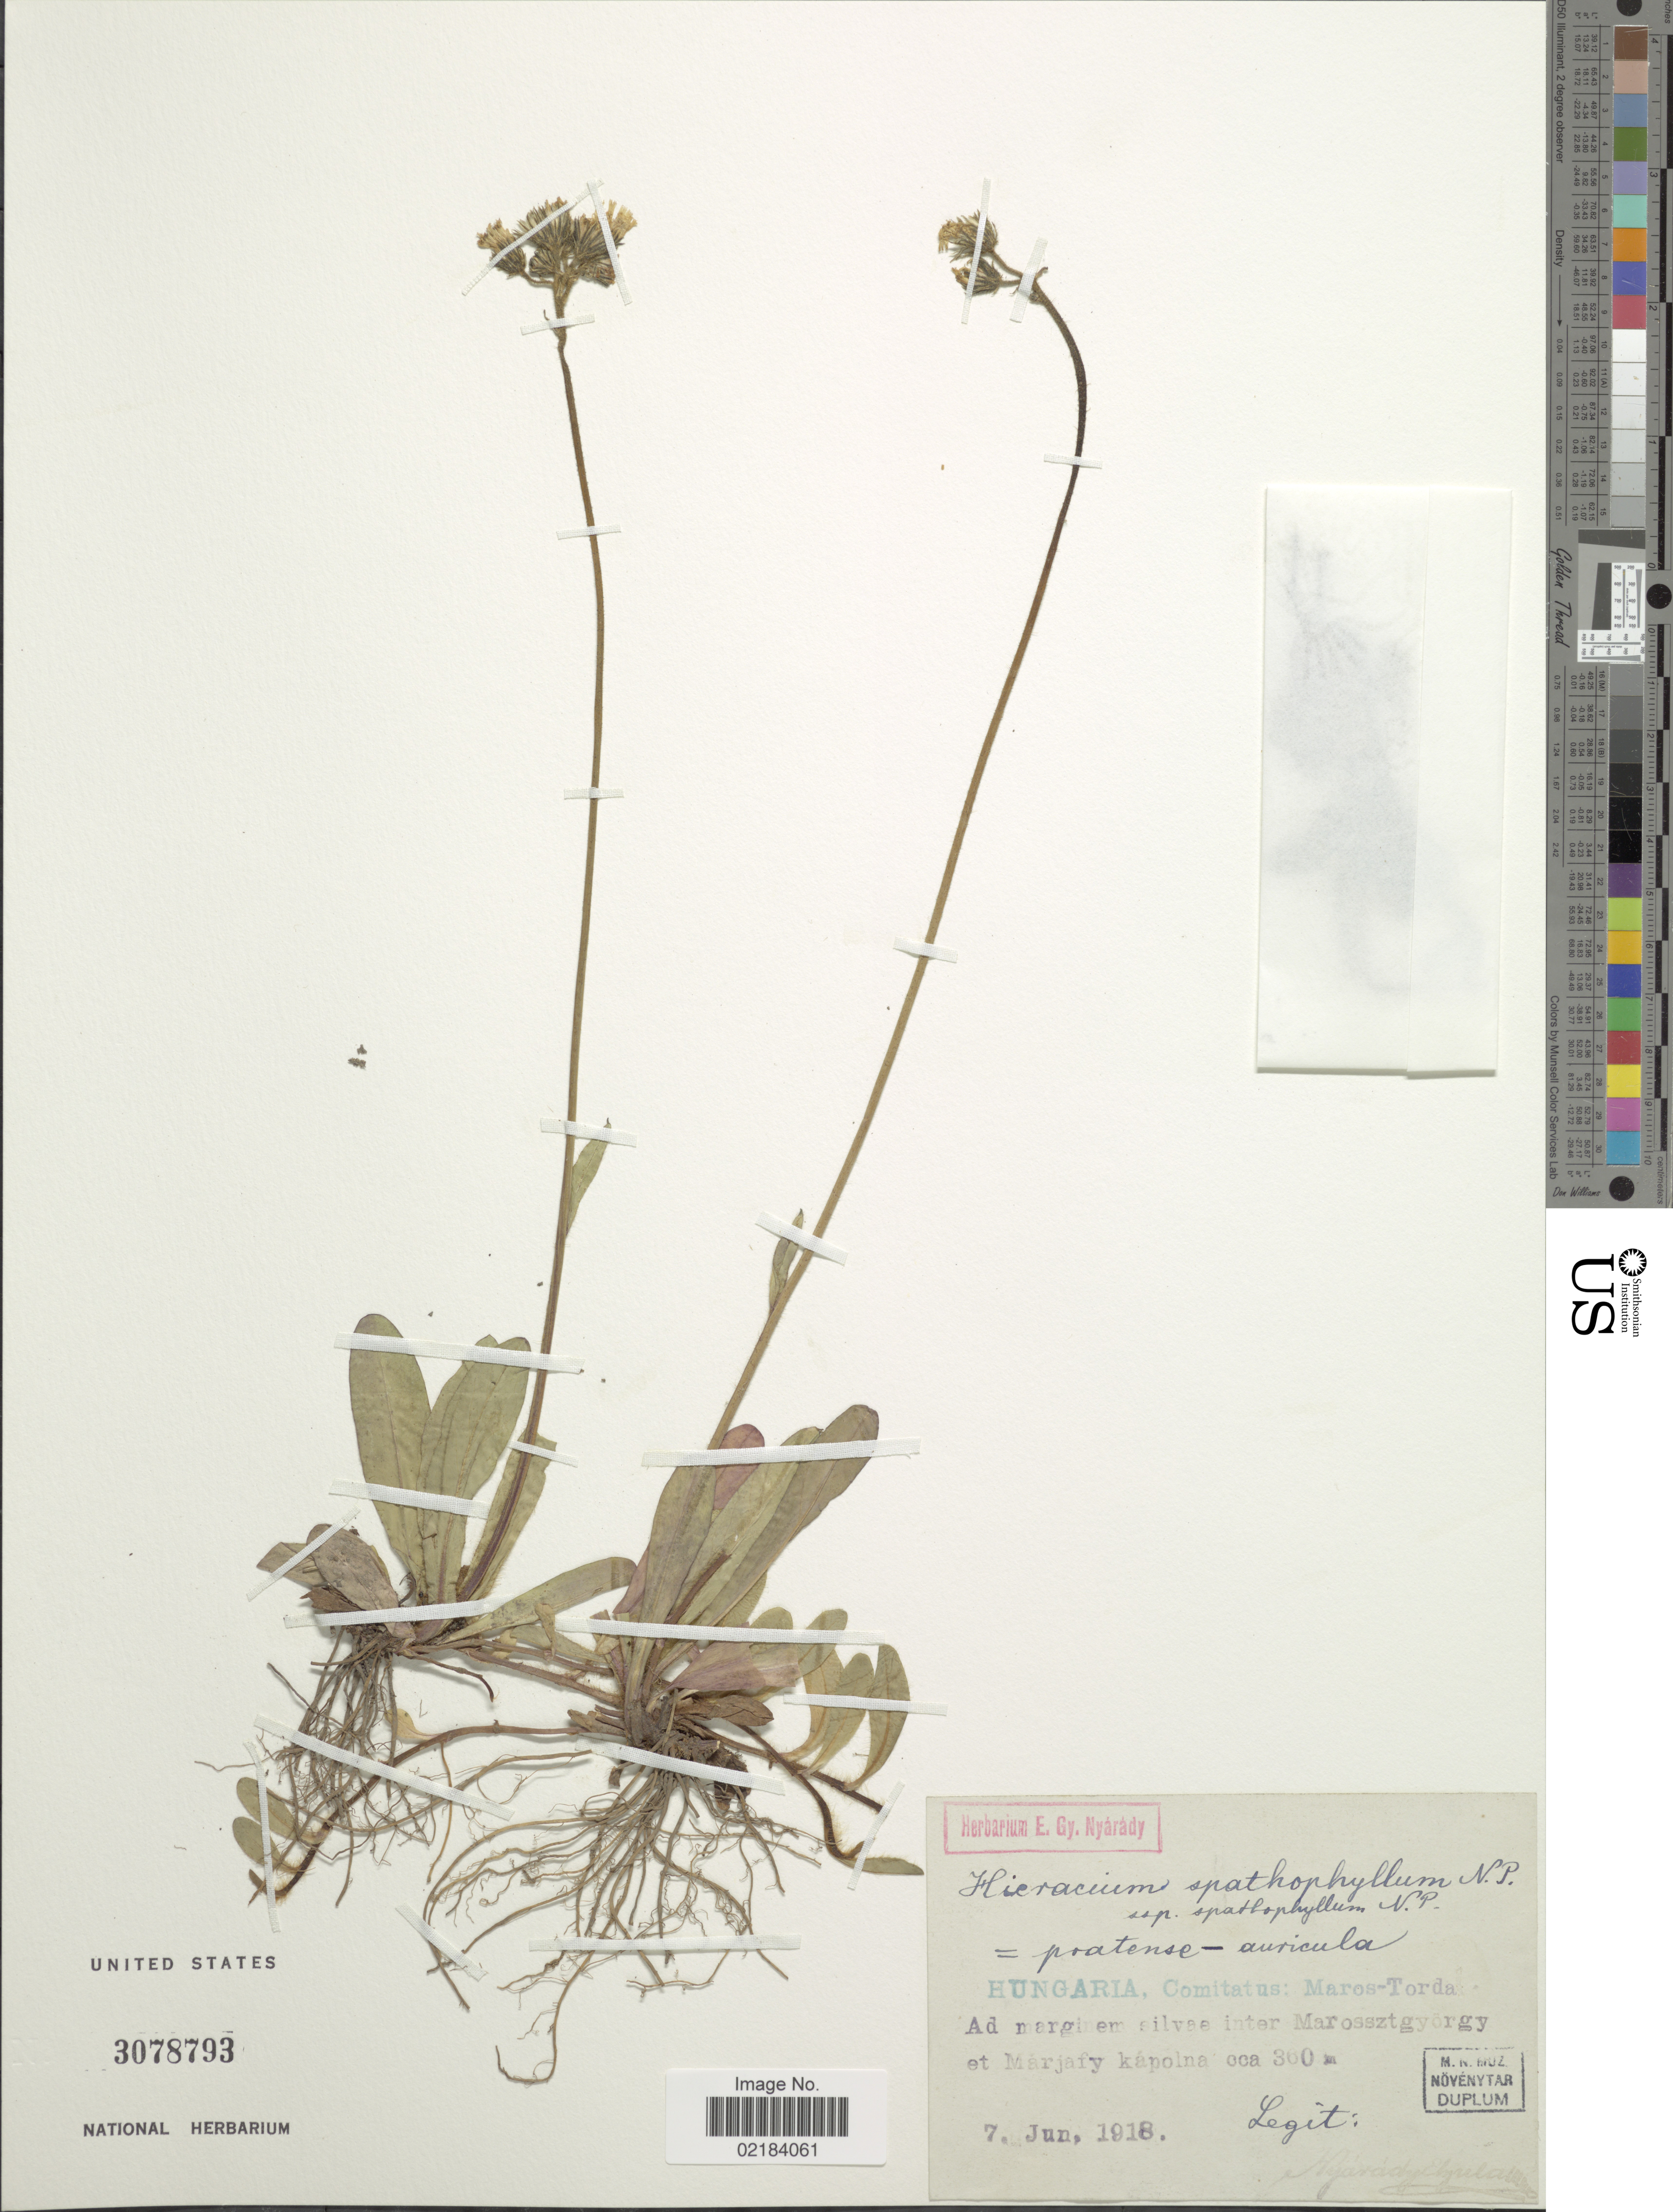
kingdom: Plantae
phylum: Tracheophyta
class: Magnoliopsida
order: Asterales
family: Asteraceae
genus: Pilosella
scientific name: Pilosella floribunda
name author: (Wimm. & Grab.) Fr. a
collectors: E. Nyárády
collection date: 1918-06-07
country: Hungary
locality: Comitatus: Maros-Torda, Ad margines silvarum Marossztgyorgy et Marjafy kápolna [interpreted]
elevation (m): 360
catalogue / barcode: US 3078793